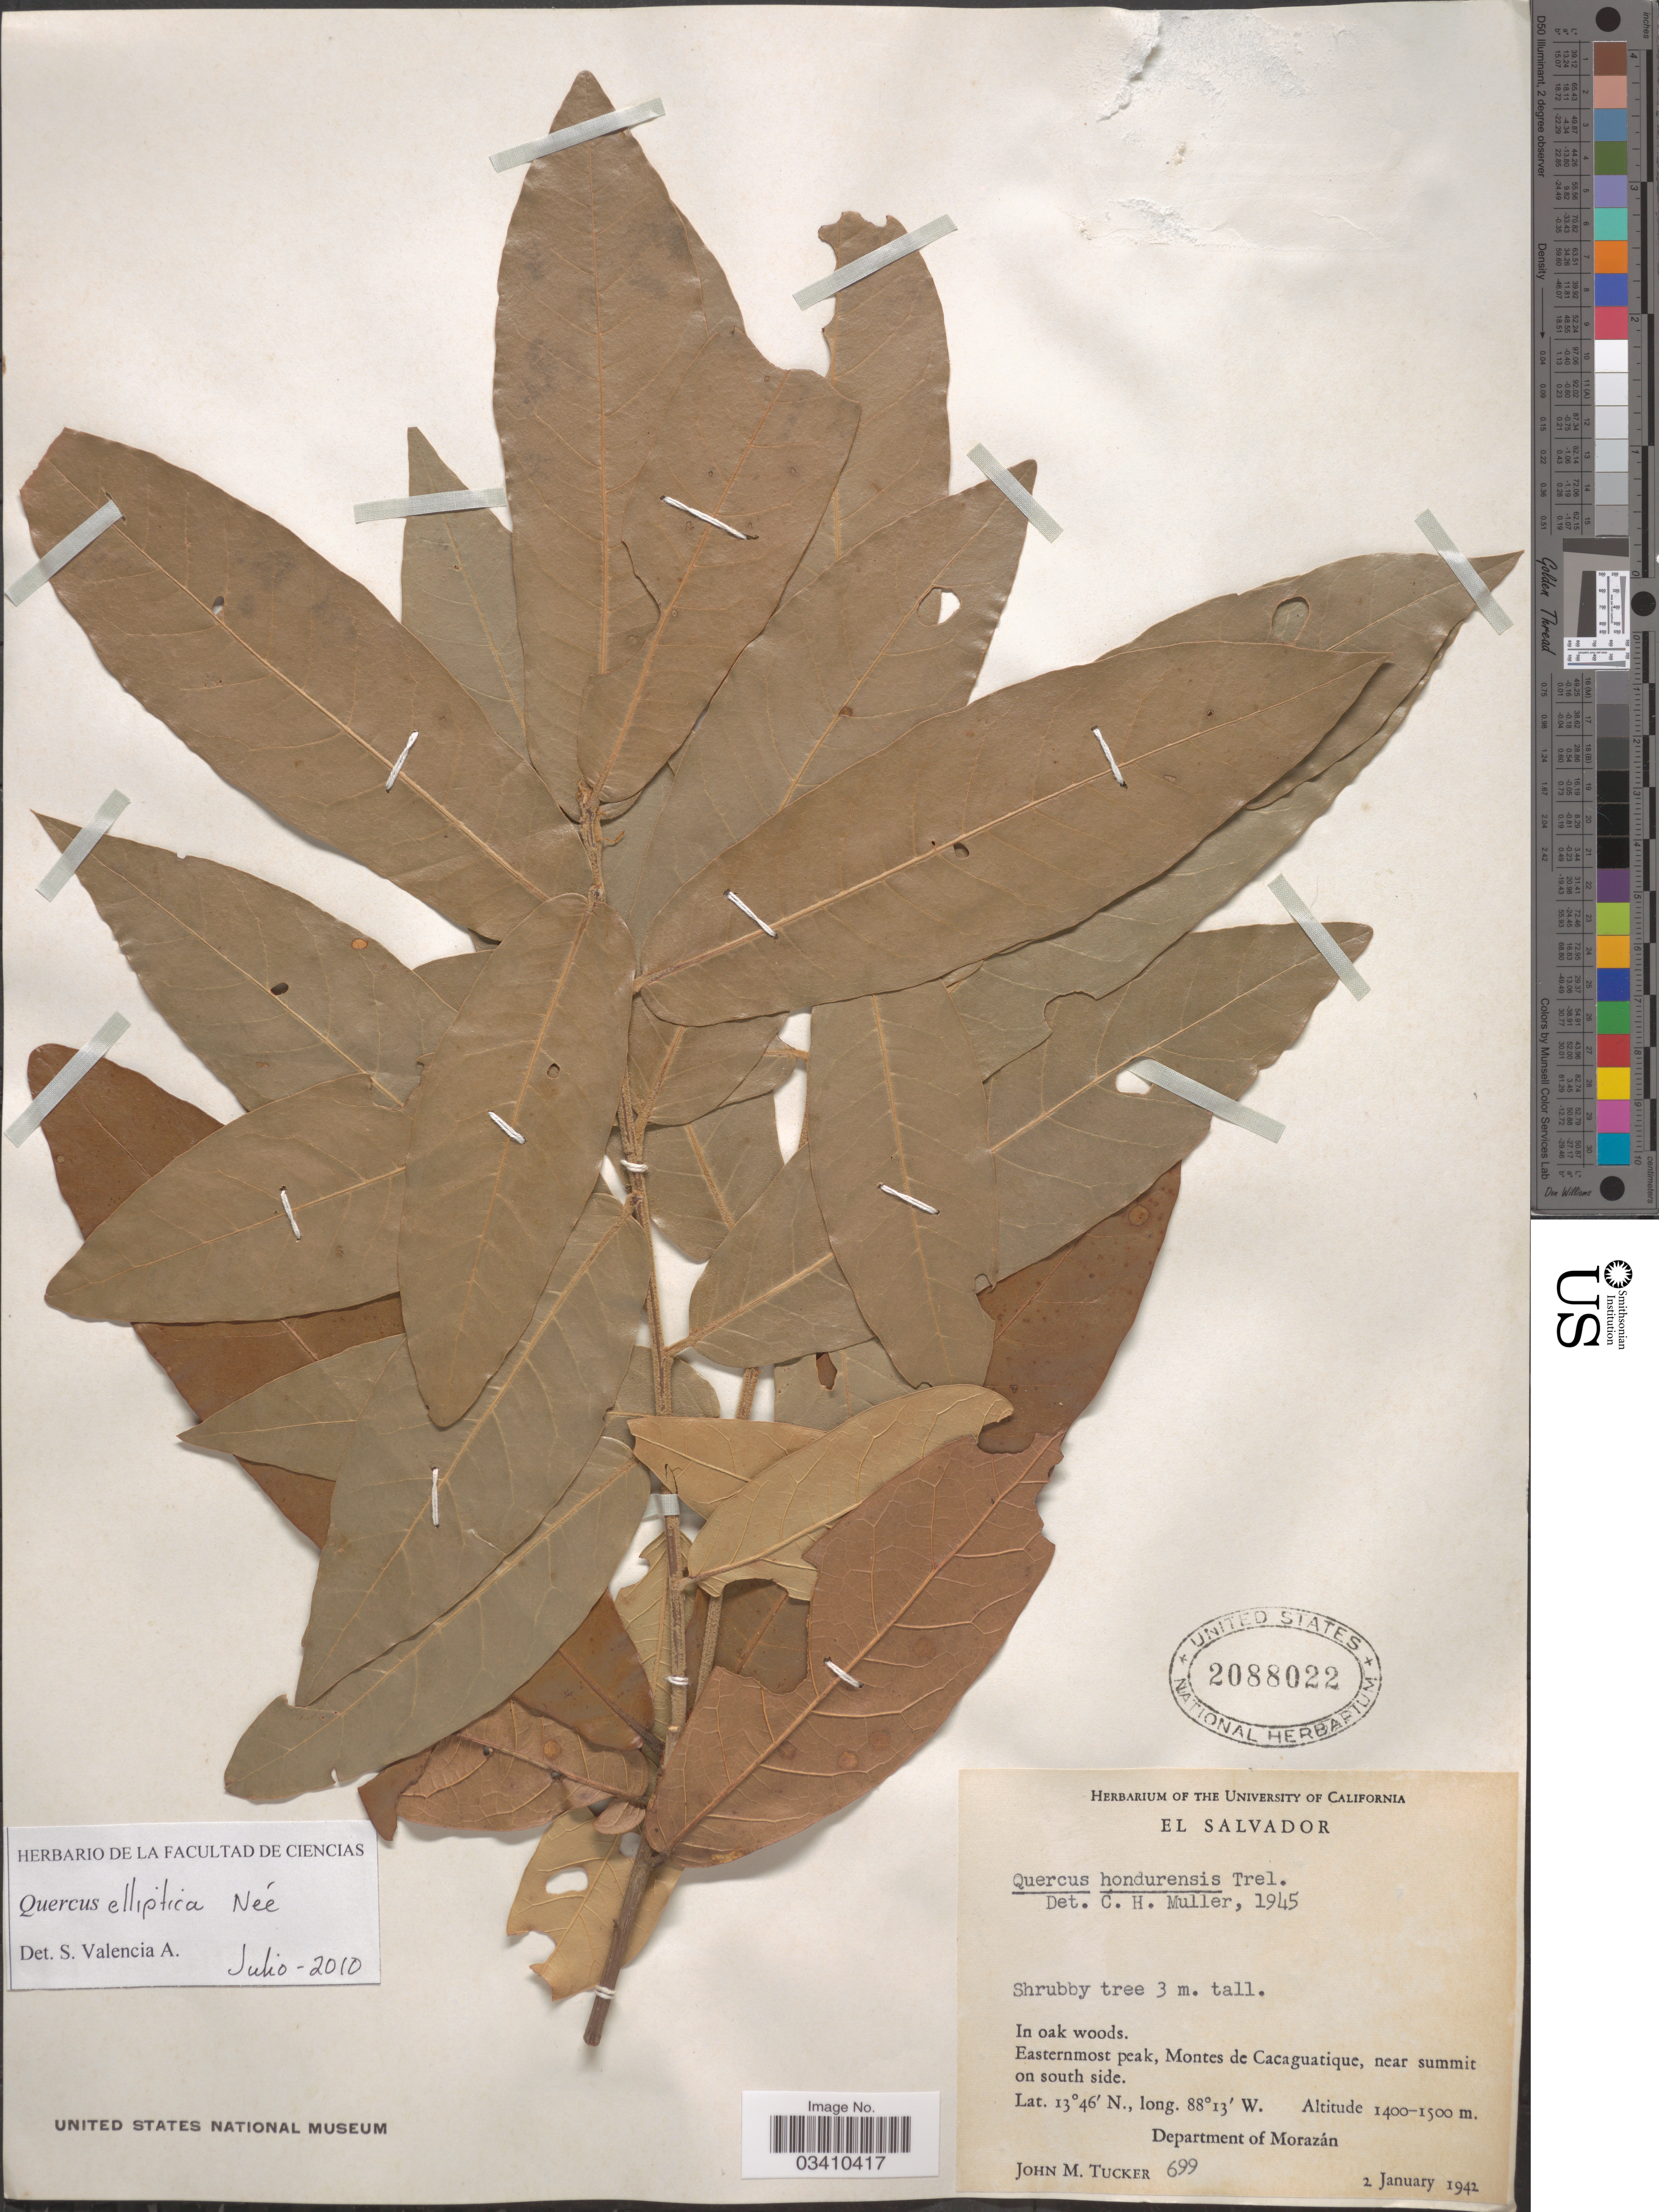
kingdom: Plantae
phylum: Tracheophyta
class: Magnoliopsida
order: Fagales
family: Fagaceae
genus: Quercus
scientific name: Quercus elliptica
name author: Née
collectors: J. M. Tucker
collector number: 699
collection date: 1942-01-02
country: Honduras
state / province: Fco. Morazán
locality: Easternmost peak, Montes de Cacaguatique, near summit on south side. Department of Morazán.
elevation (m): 1400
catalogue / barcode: US 2088022